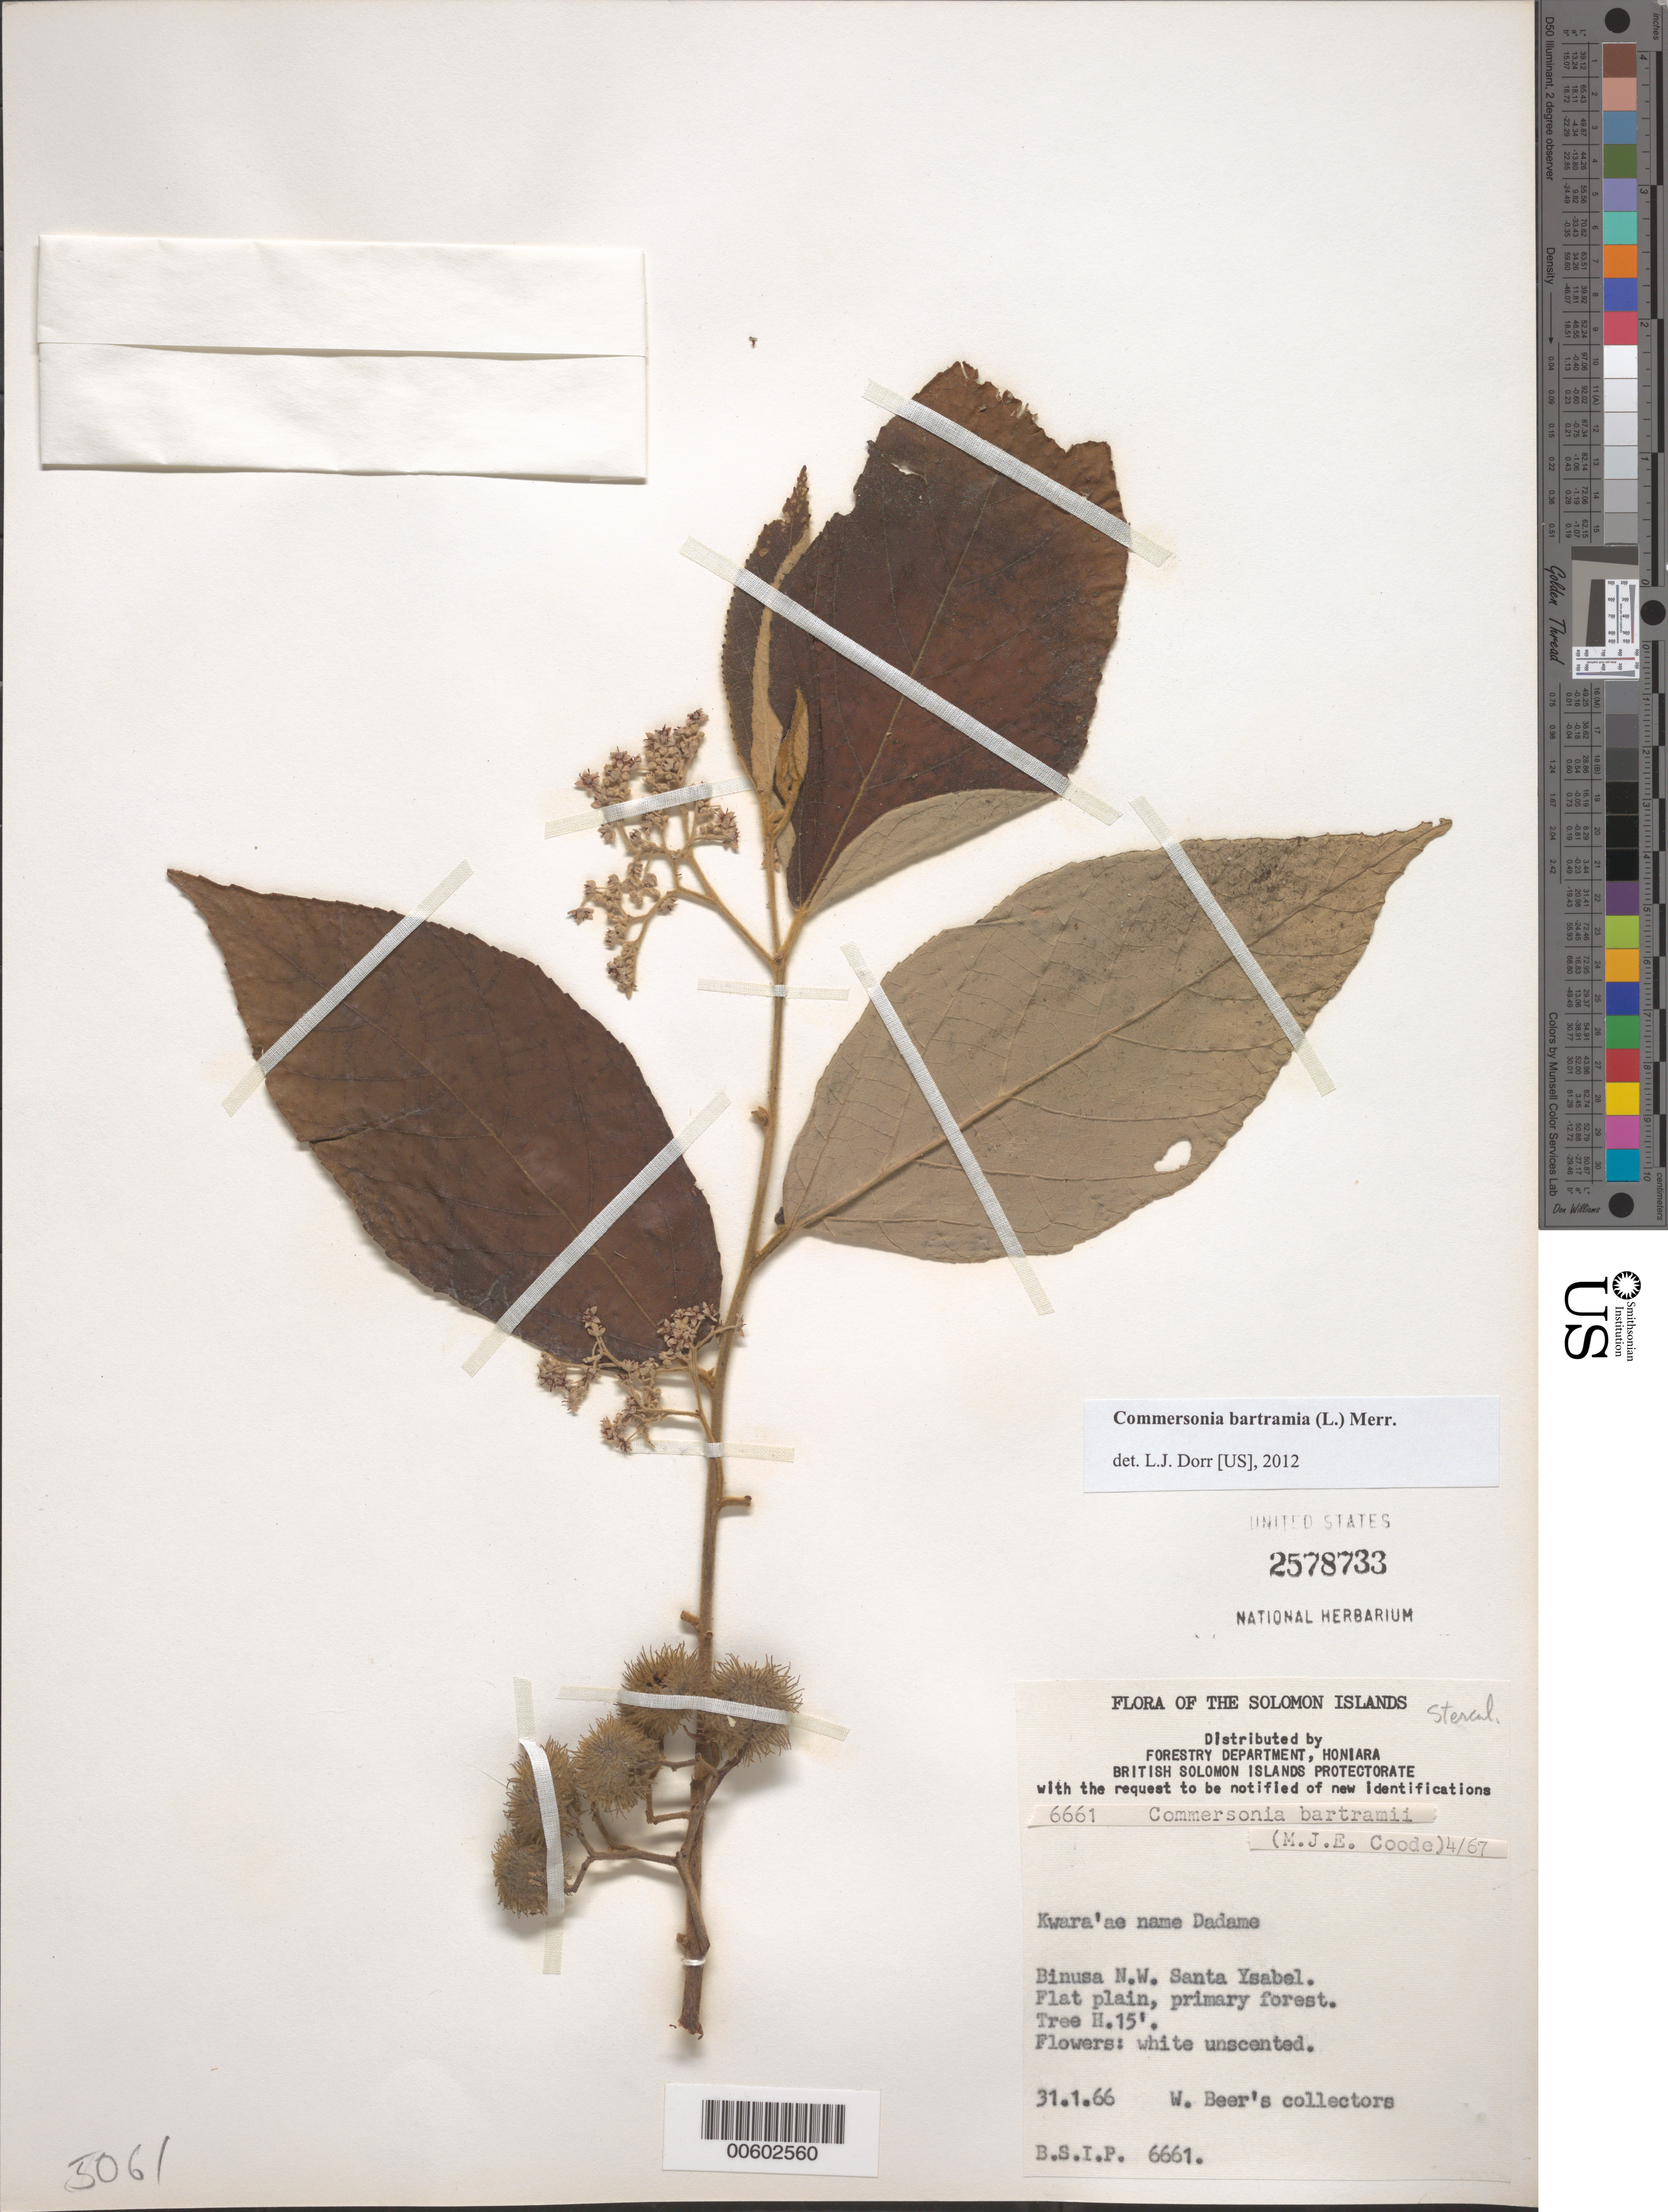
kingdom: Plantae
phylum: Tracheophyta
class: Magnoliopsida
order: Malvales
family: Malvaceae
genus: Commersonia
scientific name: Commersonia bartramia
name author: (L.) Merr.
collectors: W. Beer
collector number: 6661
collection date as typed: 31 Jan 1966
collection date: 1966-01-31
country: Solomon Islands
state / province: Isabel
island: Santa Isabel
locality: Binusa N.W. [on label as Santa "Ysabel" which must be "Isabel" of today]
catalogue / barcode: US 2578733